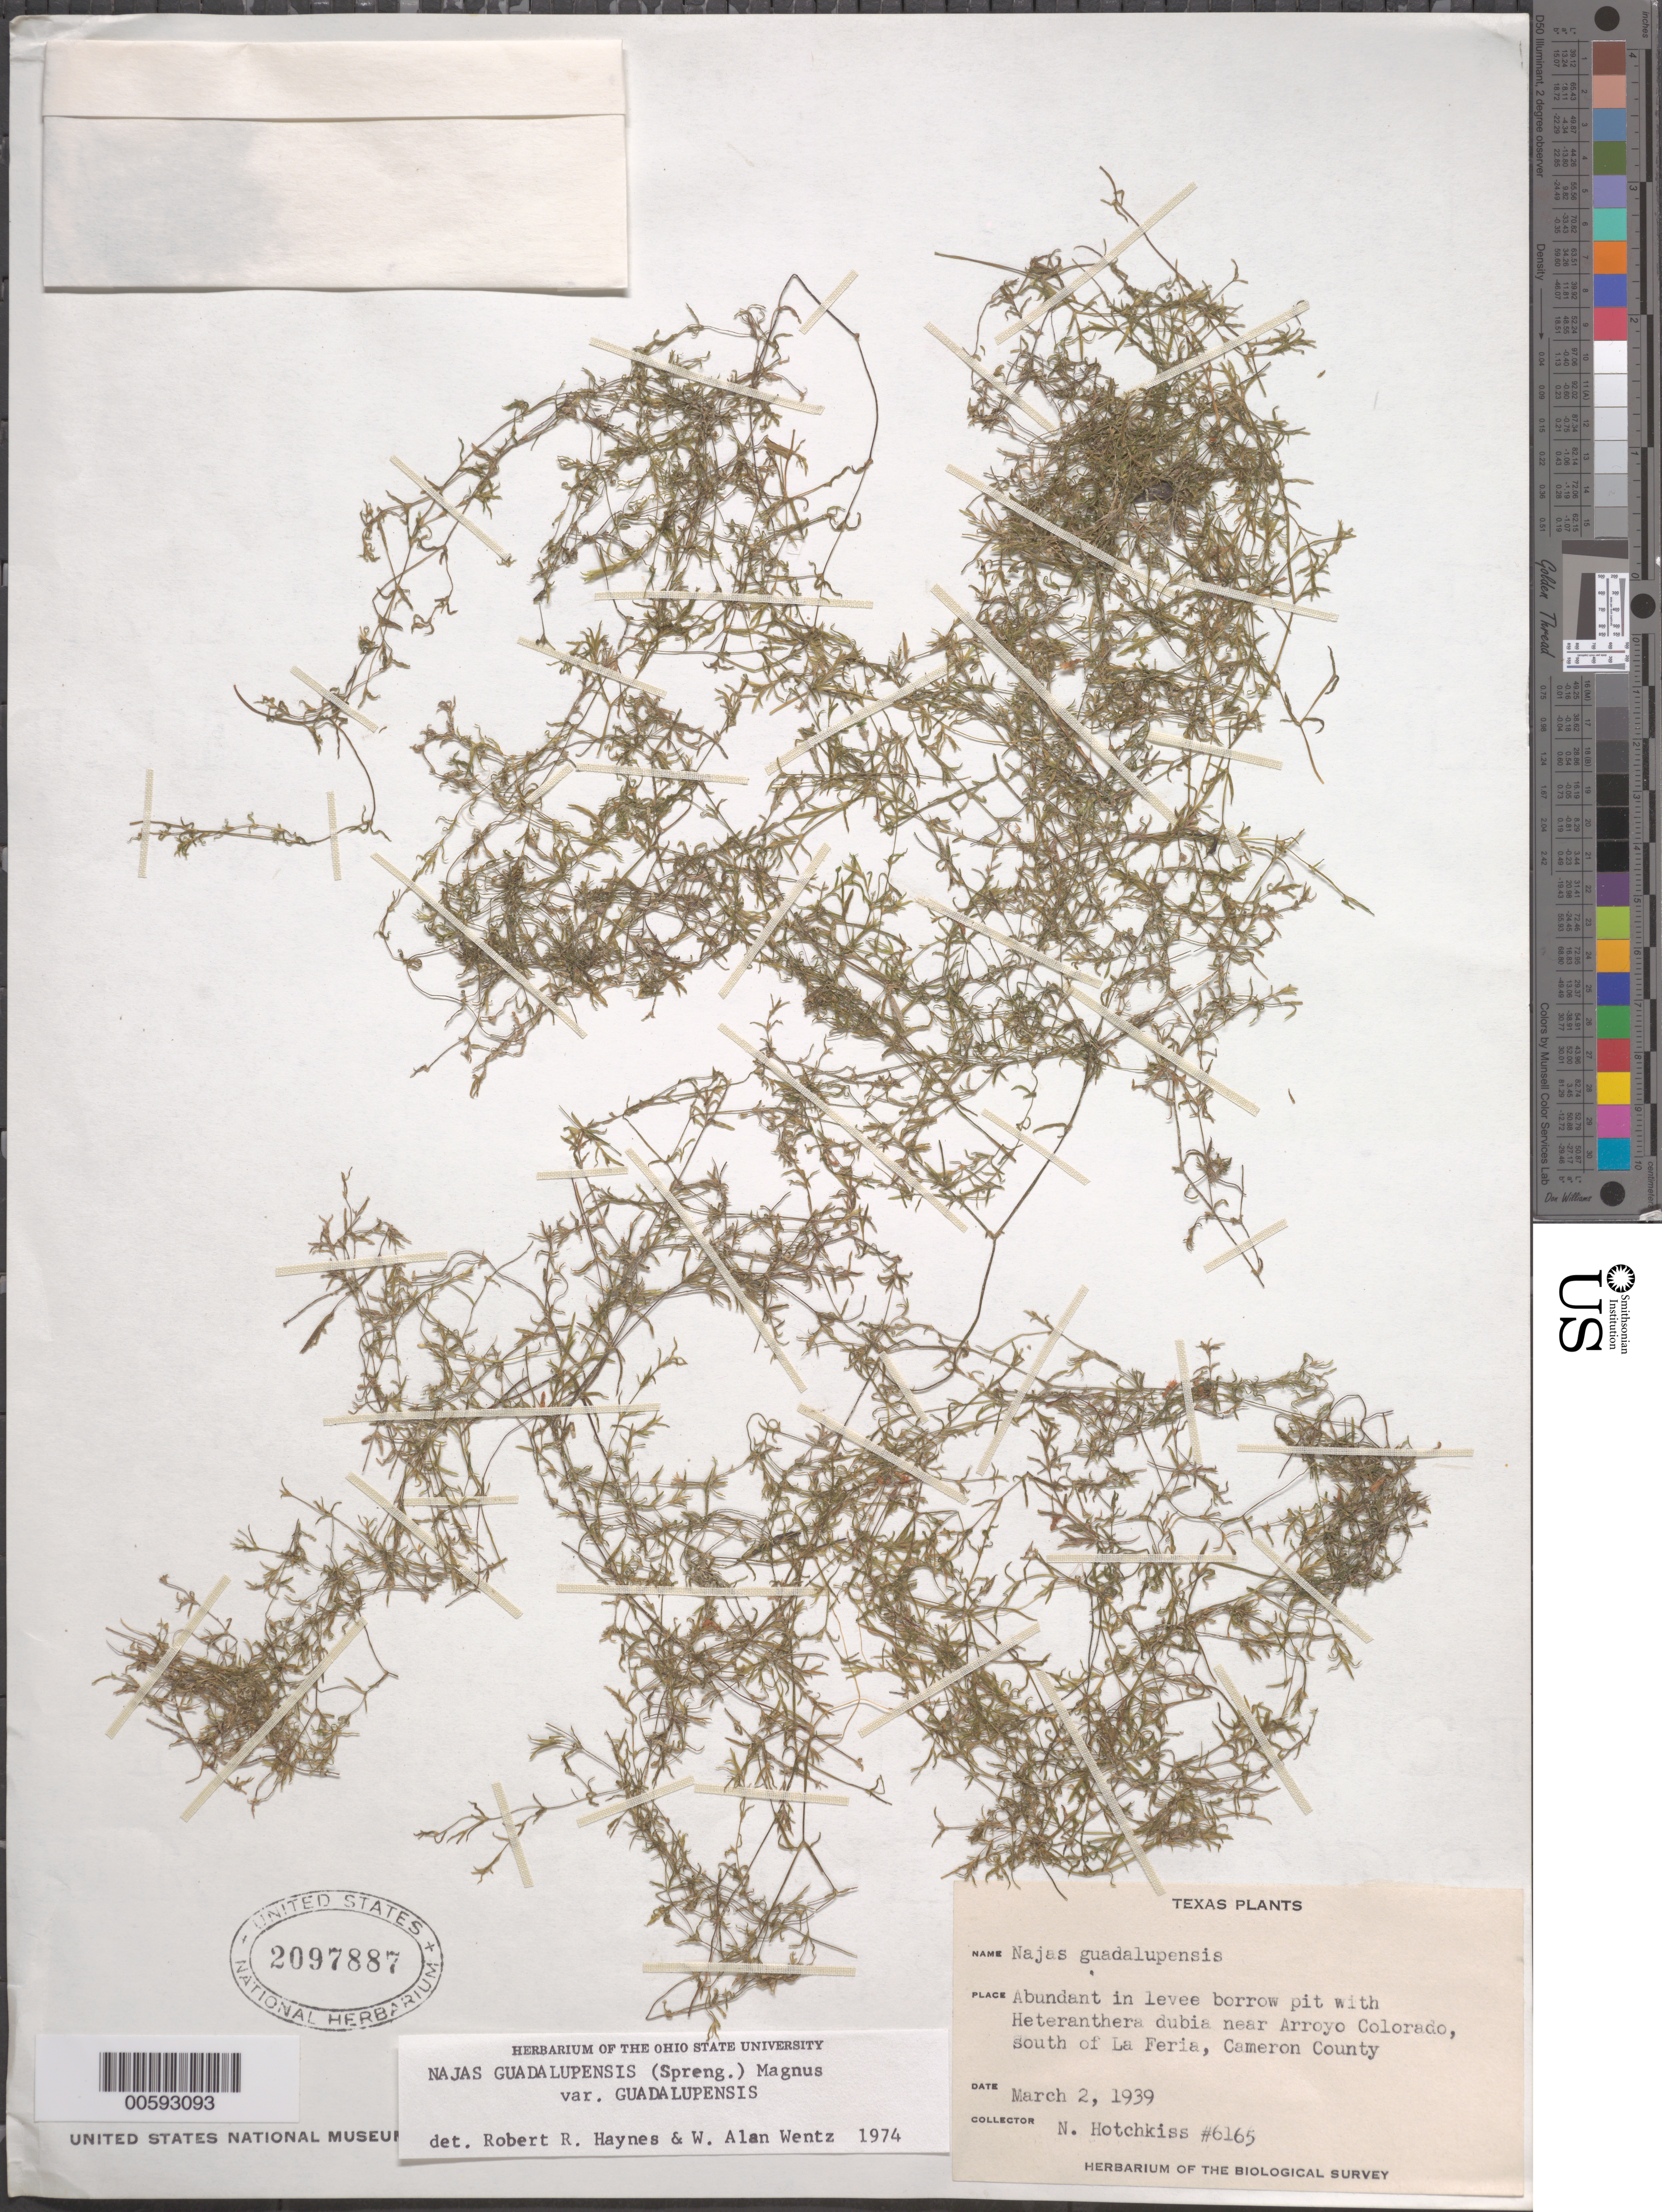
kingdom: Plantae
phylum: Tracheophyta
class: Liliopsida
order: Alismatales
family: Hydrocharitaceae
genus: Najas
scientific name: Najas guadalupensis var. guadalupensis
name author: (Spreng.) Magnus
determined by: Haynes, R. R.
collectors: N. Hotchkiss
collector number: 6165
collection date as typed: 02 Mar 1939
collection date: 1939-03-02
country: United States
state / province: Texas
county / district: Cameron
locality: Near Arroyo Colorado, S of La Feria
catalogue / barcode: US 2097887